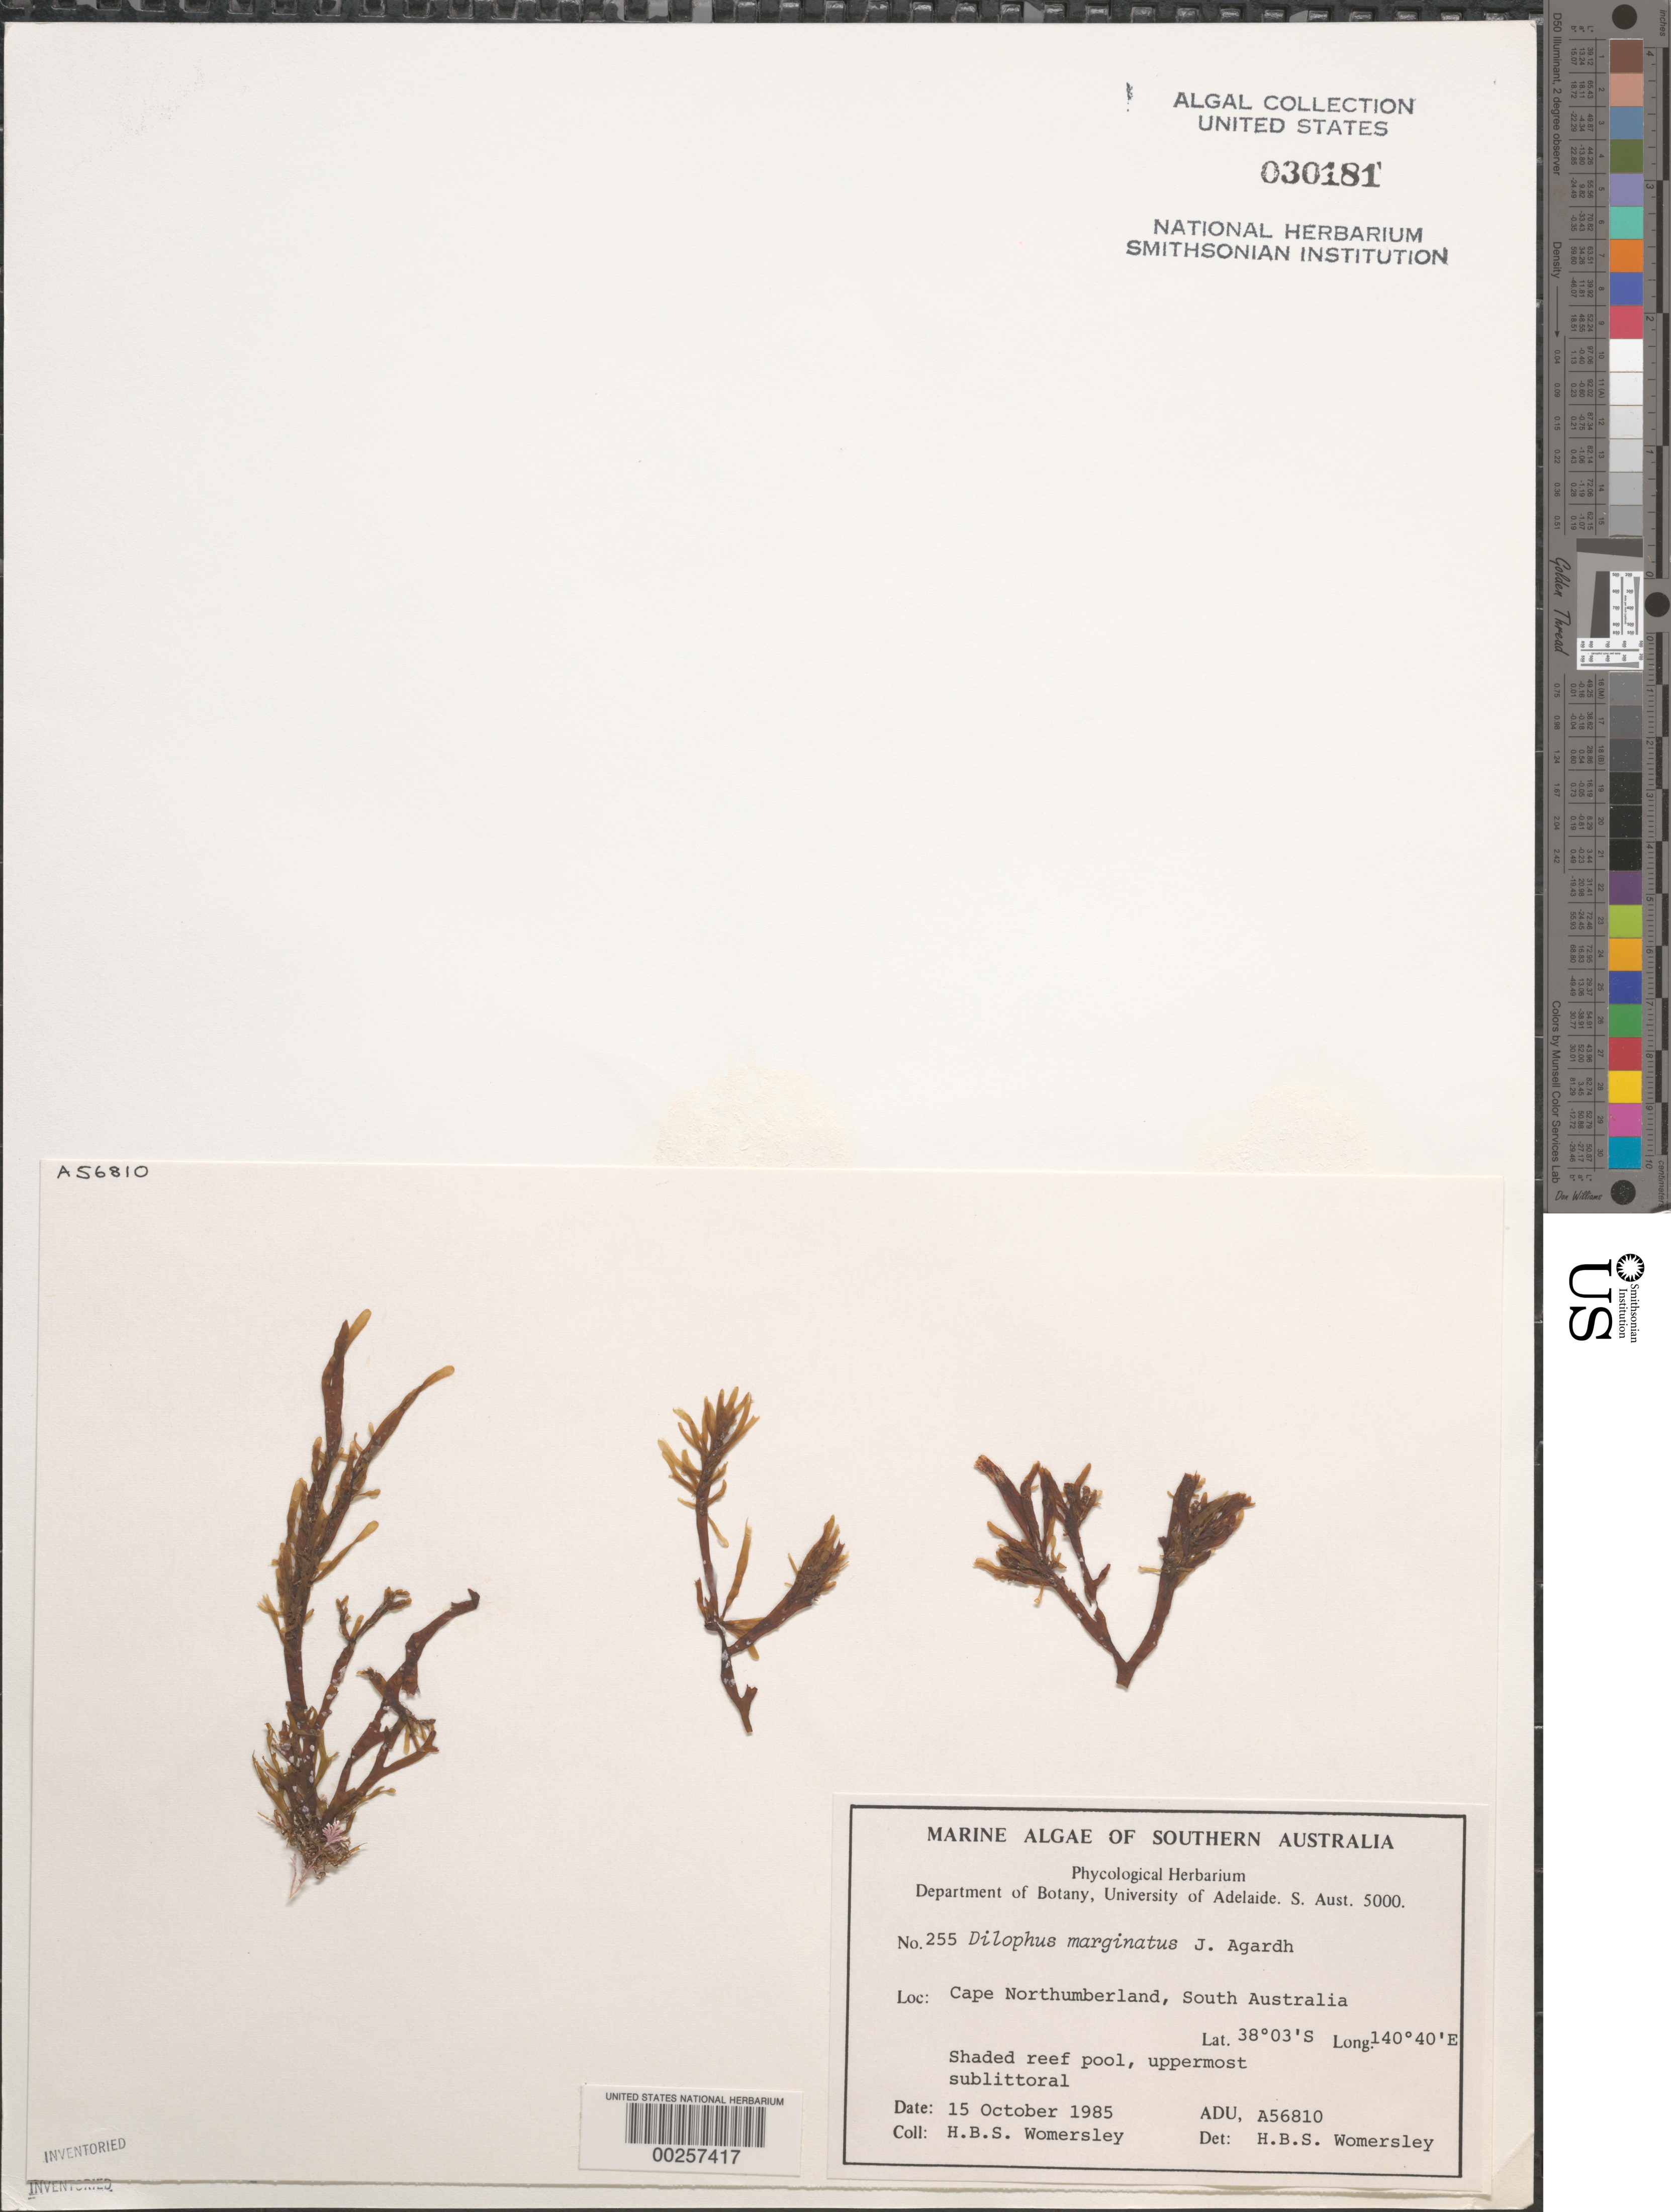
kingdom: Chromista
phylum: Ochrophyta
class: Phaeophyceae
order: Dictyotales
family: Dictyotaceae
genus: Rugulopteryx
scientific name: Rugulopteryx marginata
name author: (J. Agardh) De Clerck & Coppejans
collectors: H. B. S. Womersley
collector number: ADU A56810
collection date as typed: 15 Oct 1985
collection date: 1985-10-15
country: Australia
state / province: South Australia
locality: Cape northumberland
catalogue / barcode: US 30181